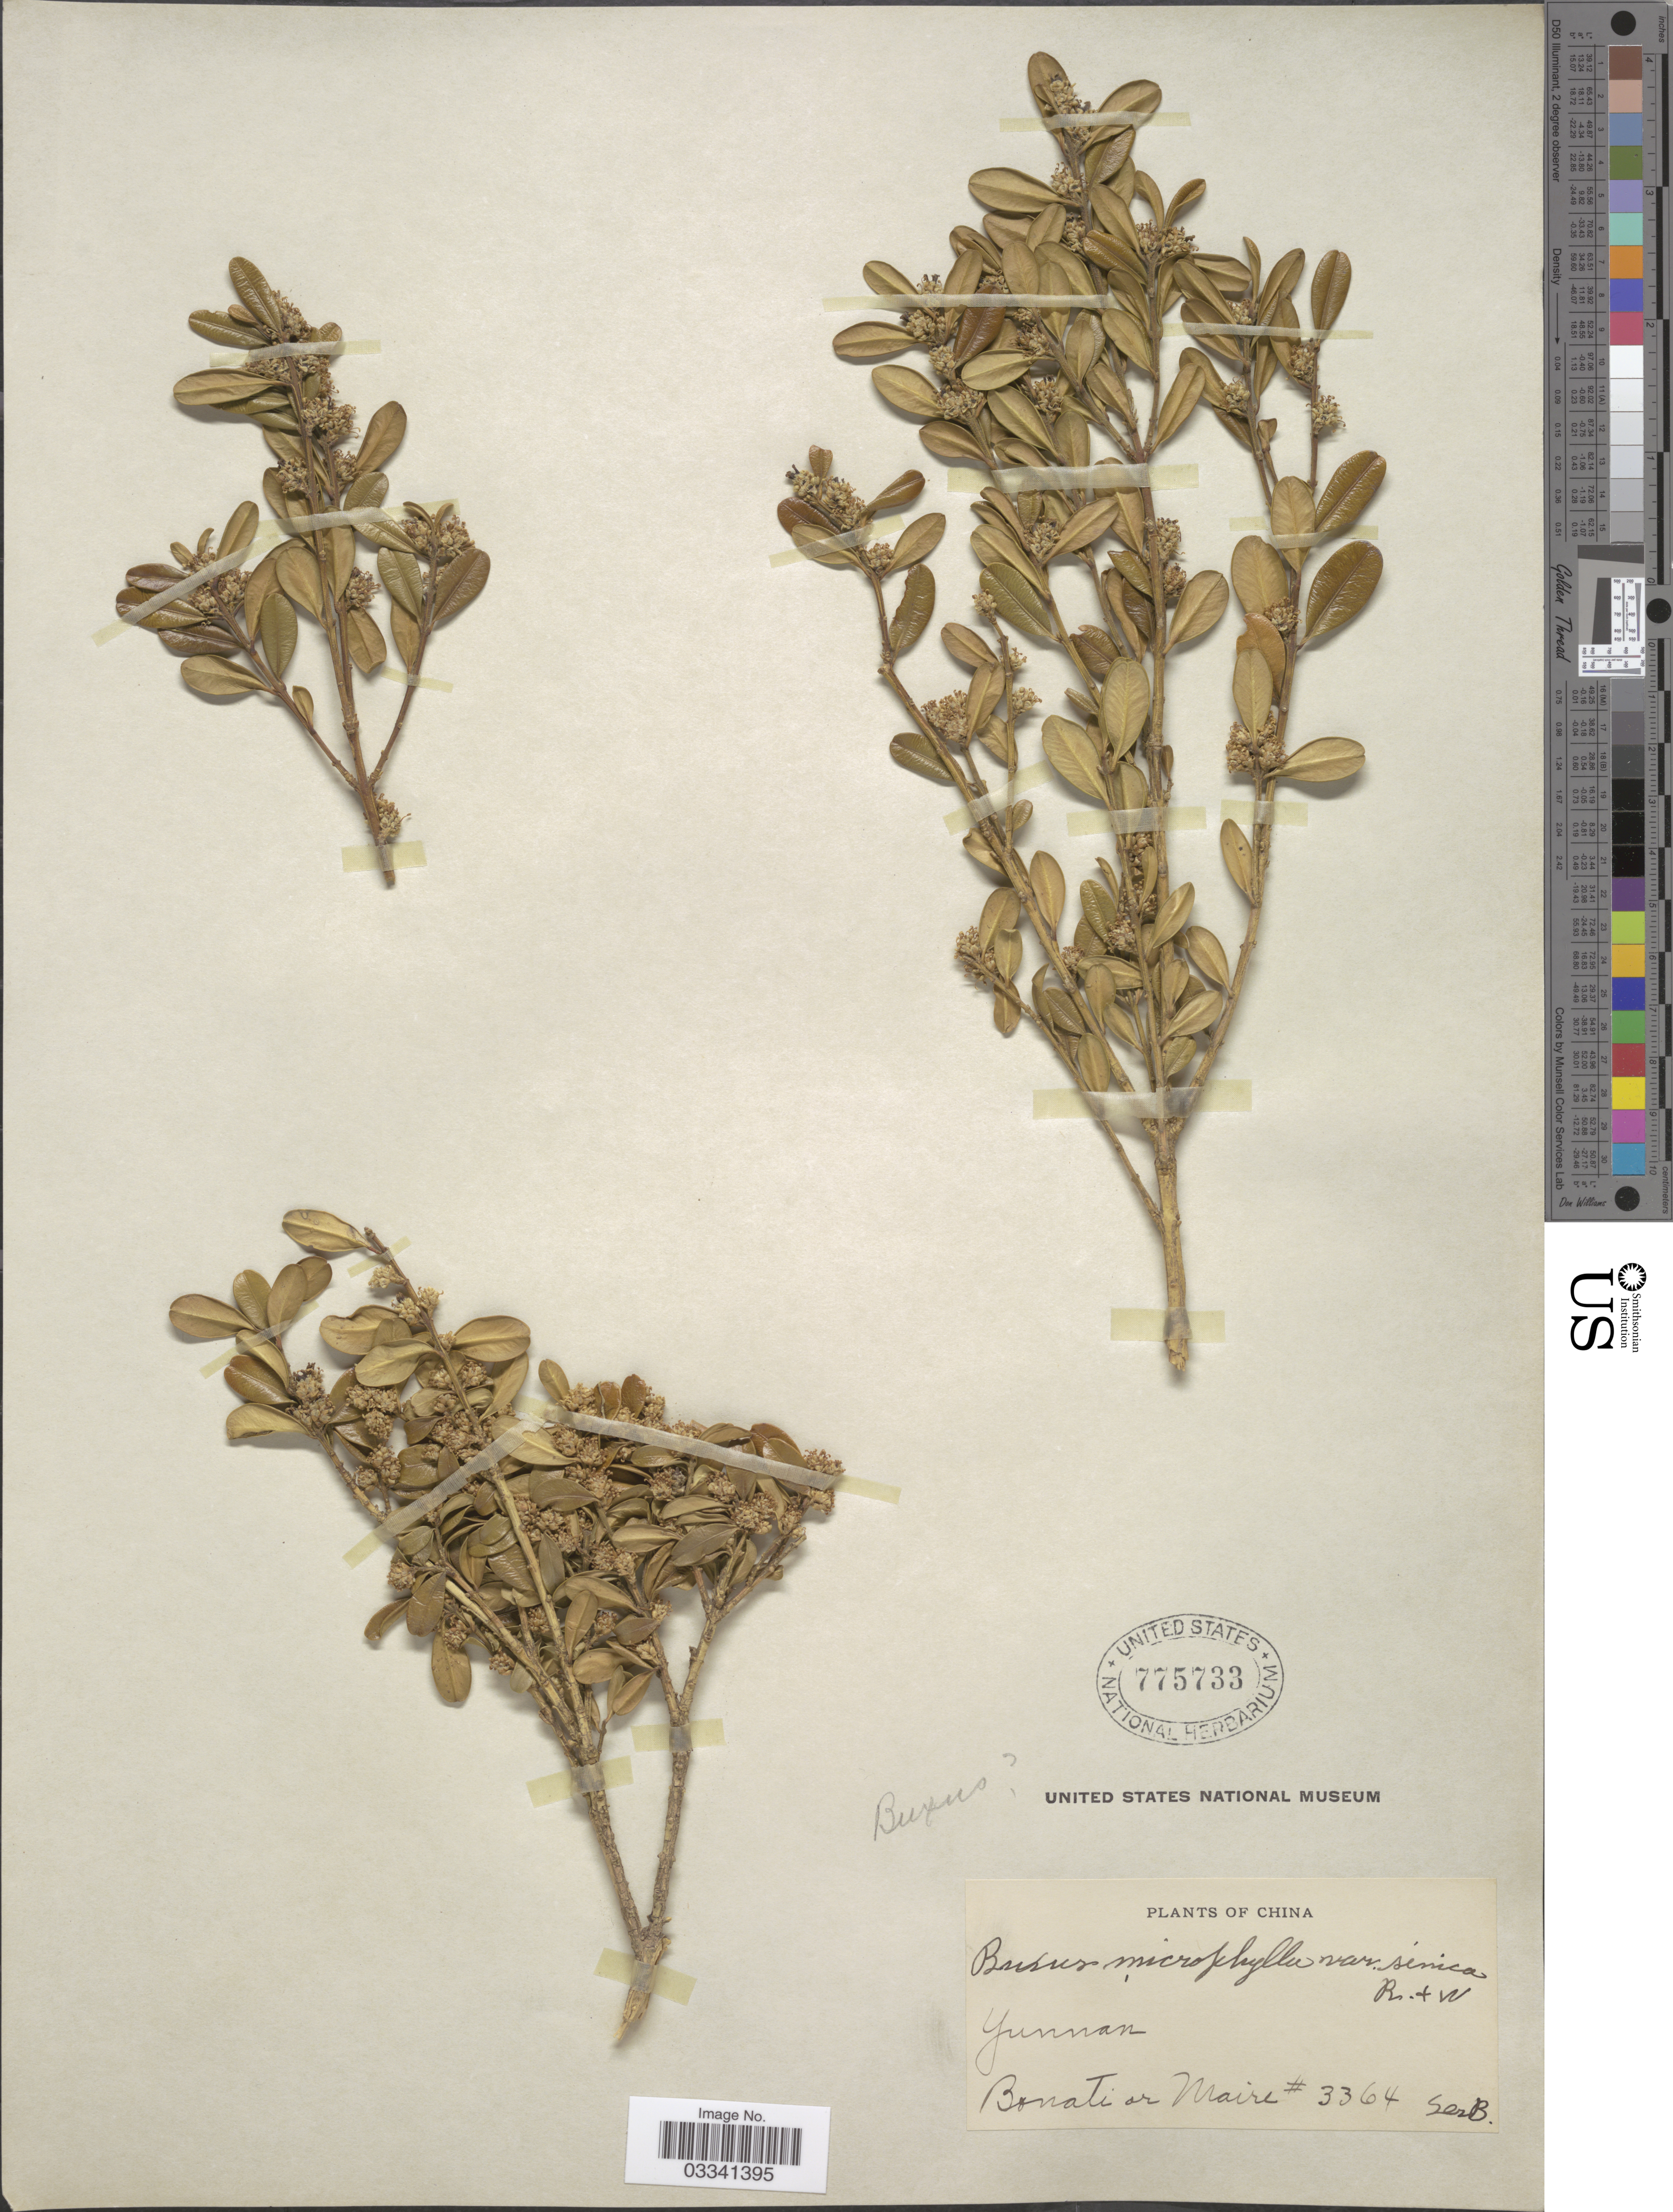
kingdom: Plantae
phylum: Tracheophyta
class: Magnoliopsida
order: Buxales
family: Buxaceae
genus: Buxus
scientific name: Buxus microphylla var. sinica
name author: Rehder & E.H. Wilson in Sarg.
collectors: -. Bonati & Maire, --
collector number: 3364 Ser B?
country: China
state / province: Yunnan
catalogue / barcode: US 775733